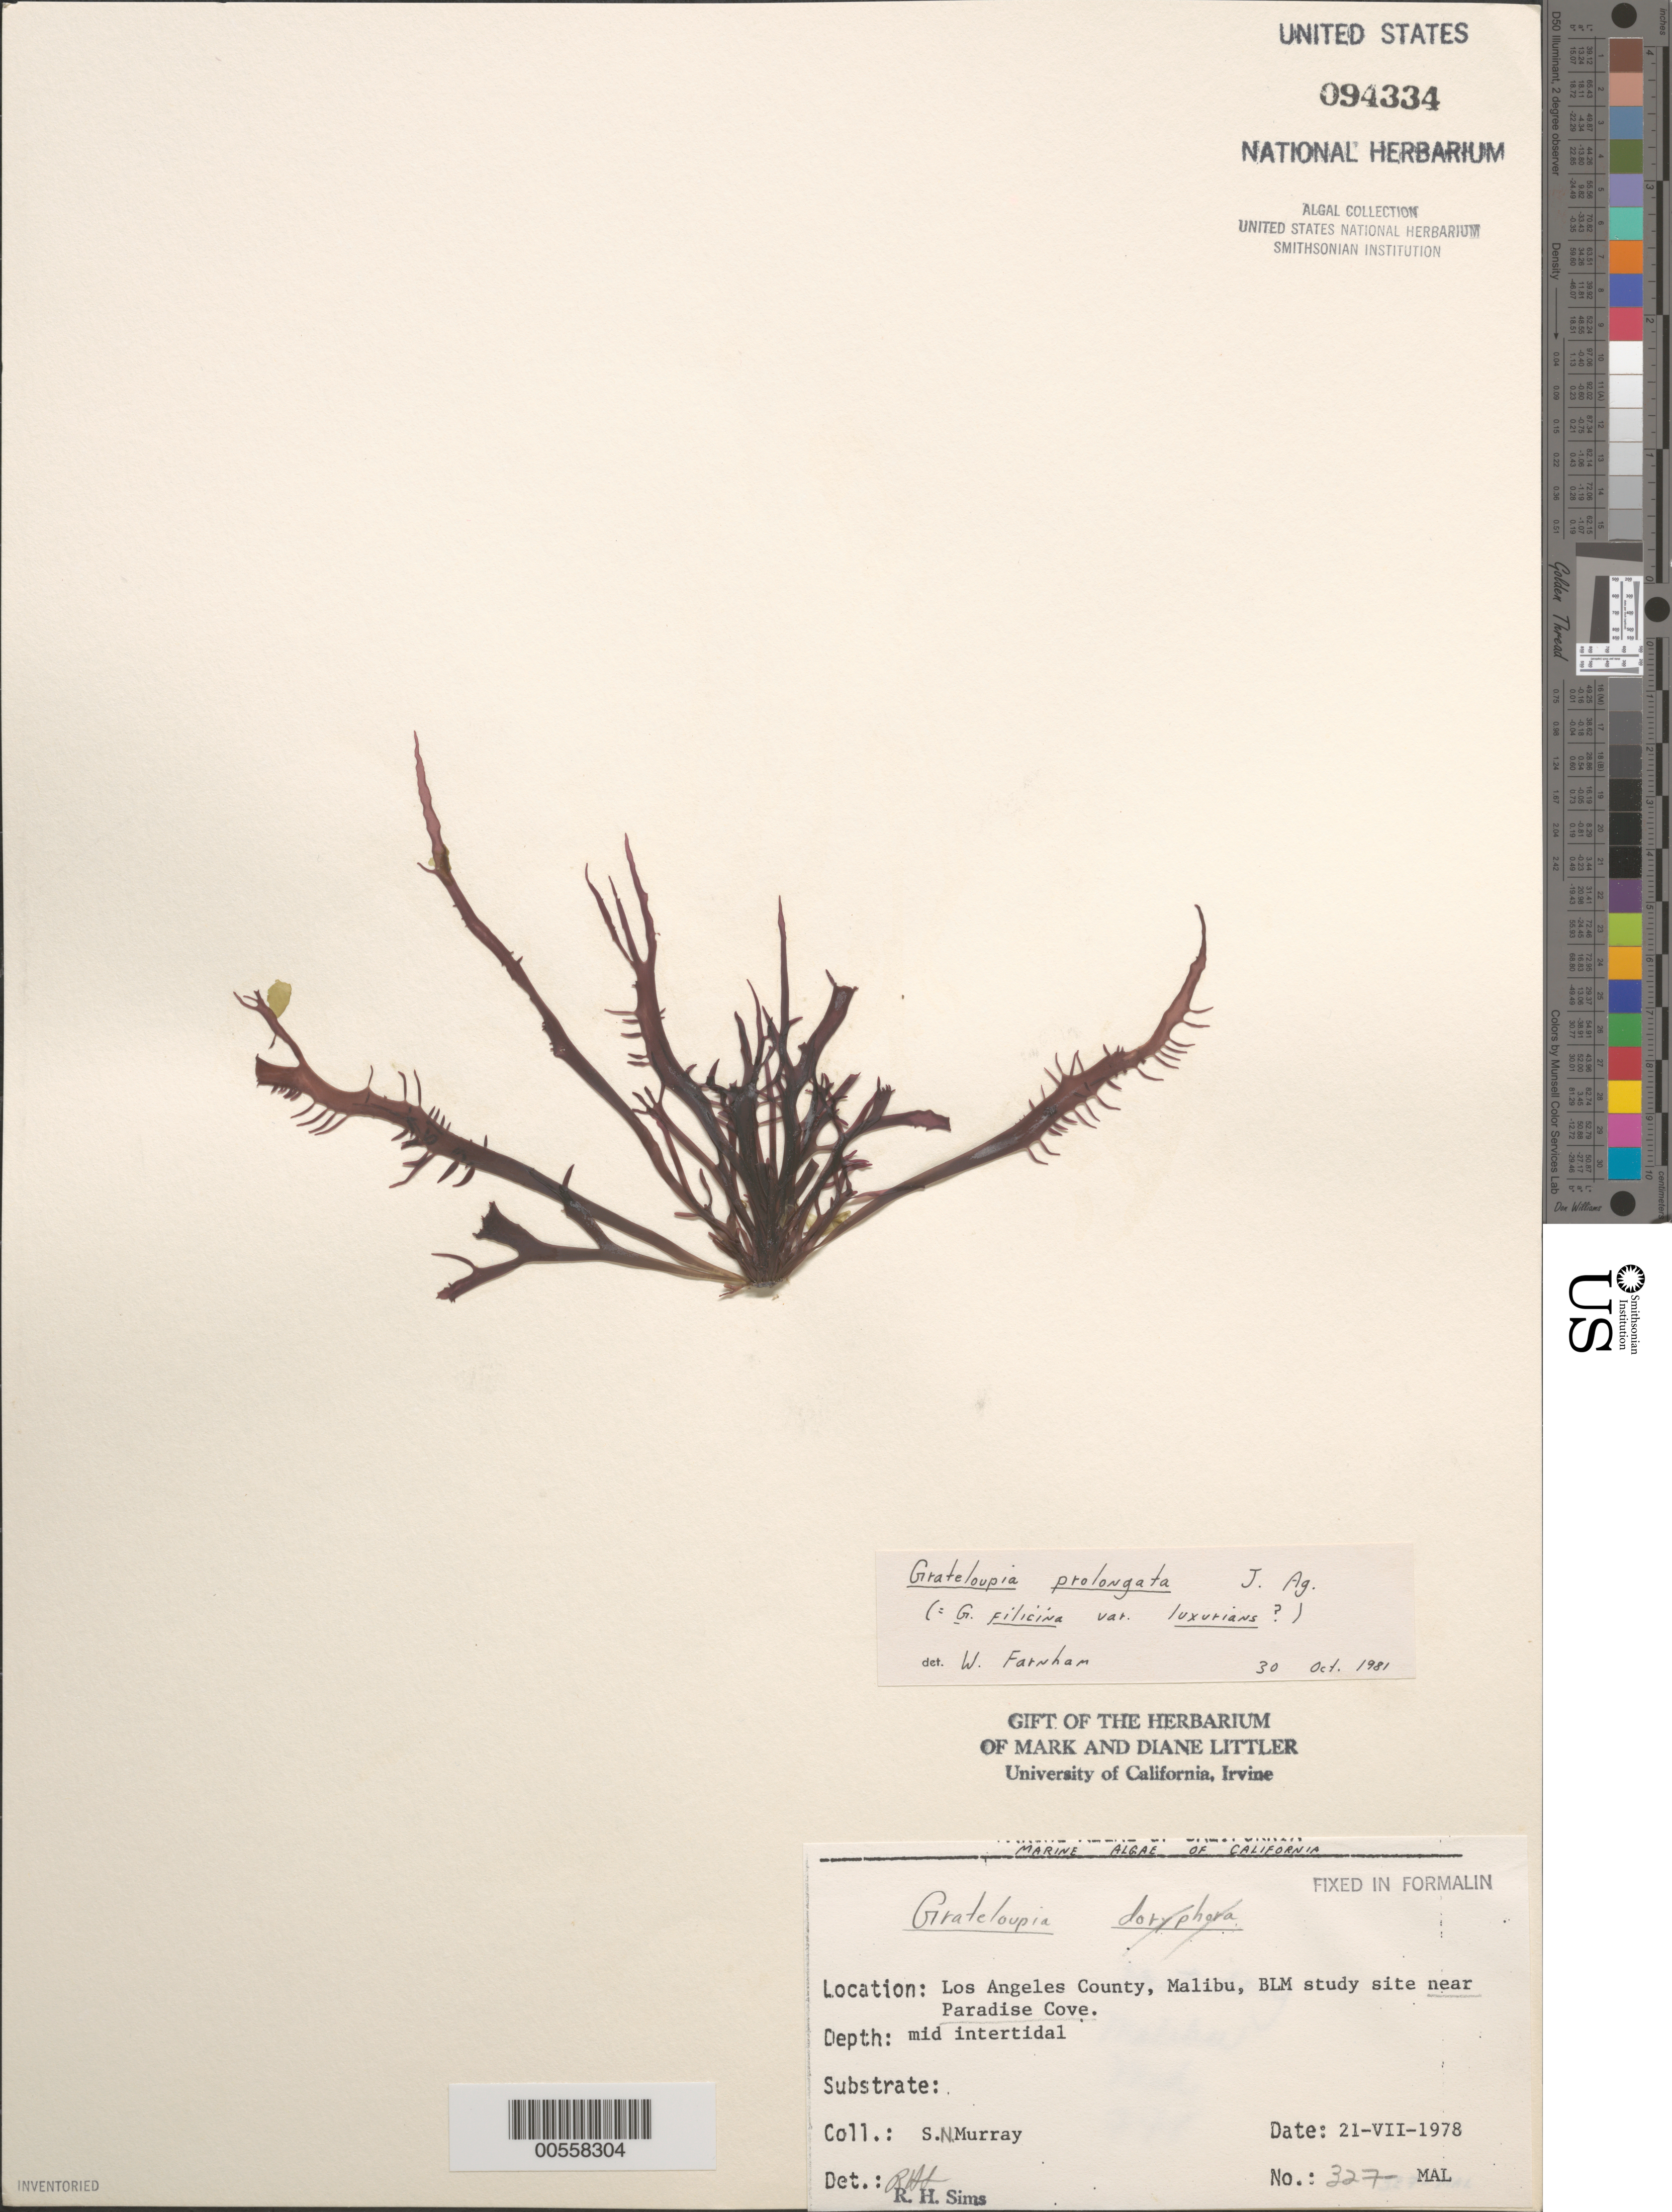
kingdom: Plantae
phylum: Rhodophyta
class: Florideophyceae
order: Halymeniales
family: Halymeniaceae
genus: Grateloupia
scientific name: Grateloupia prolongata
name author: J. Agardh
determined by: Farnham, W. F.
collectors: S. N. Murray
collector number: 327-mal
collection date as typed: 21 Jul 1978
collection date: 1978-07-21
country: United States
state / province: California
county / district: Los Angeles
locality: Malibu, near Paradise Cove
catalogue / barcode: US 94334